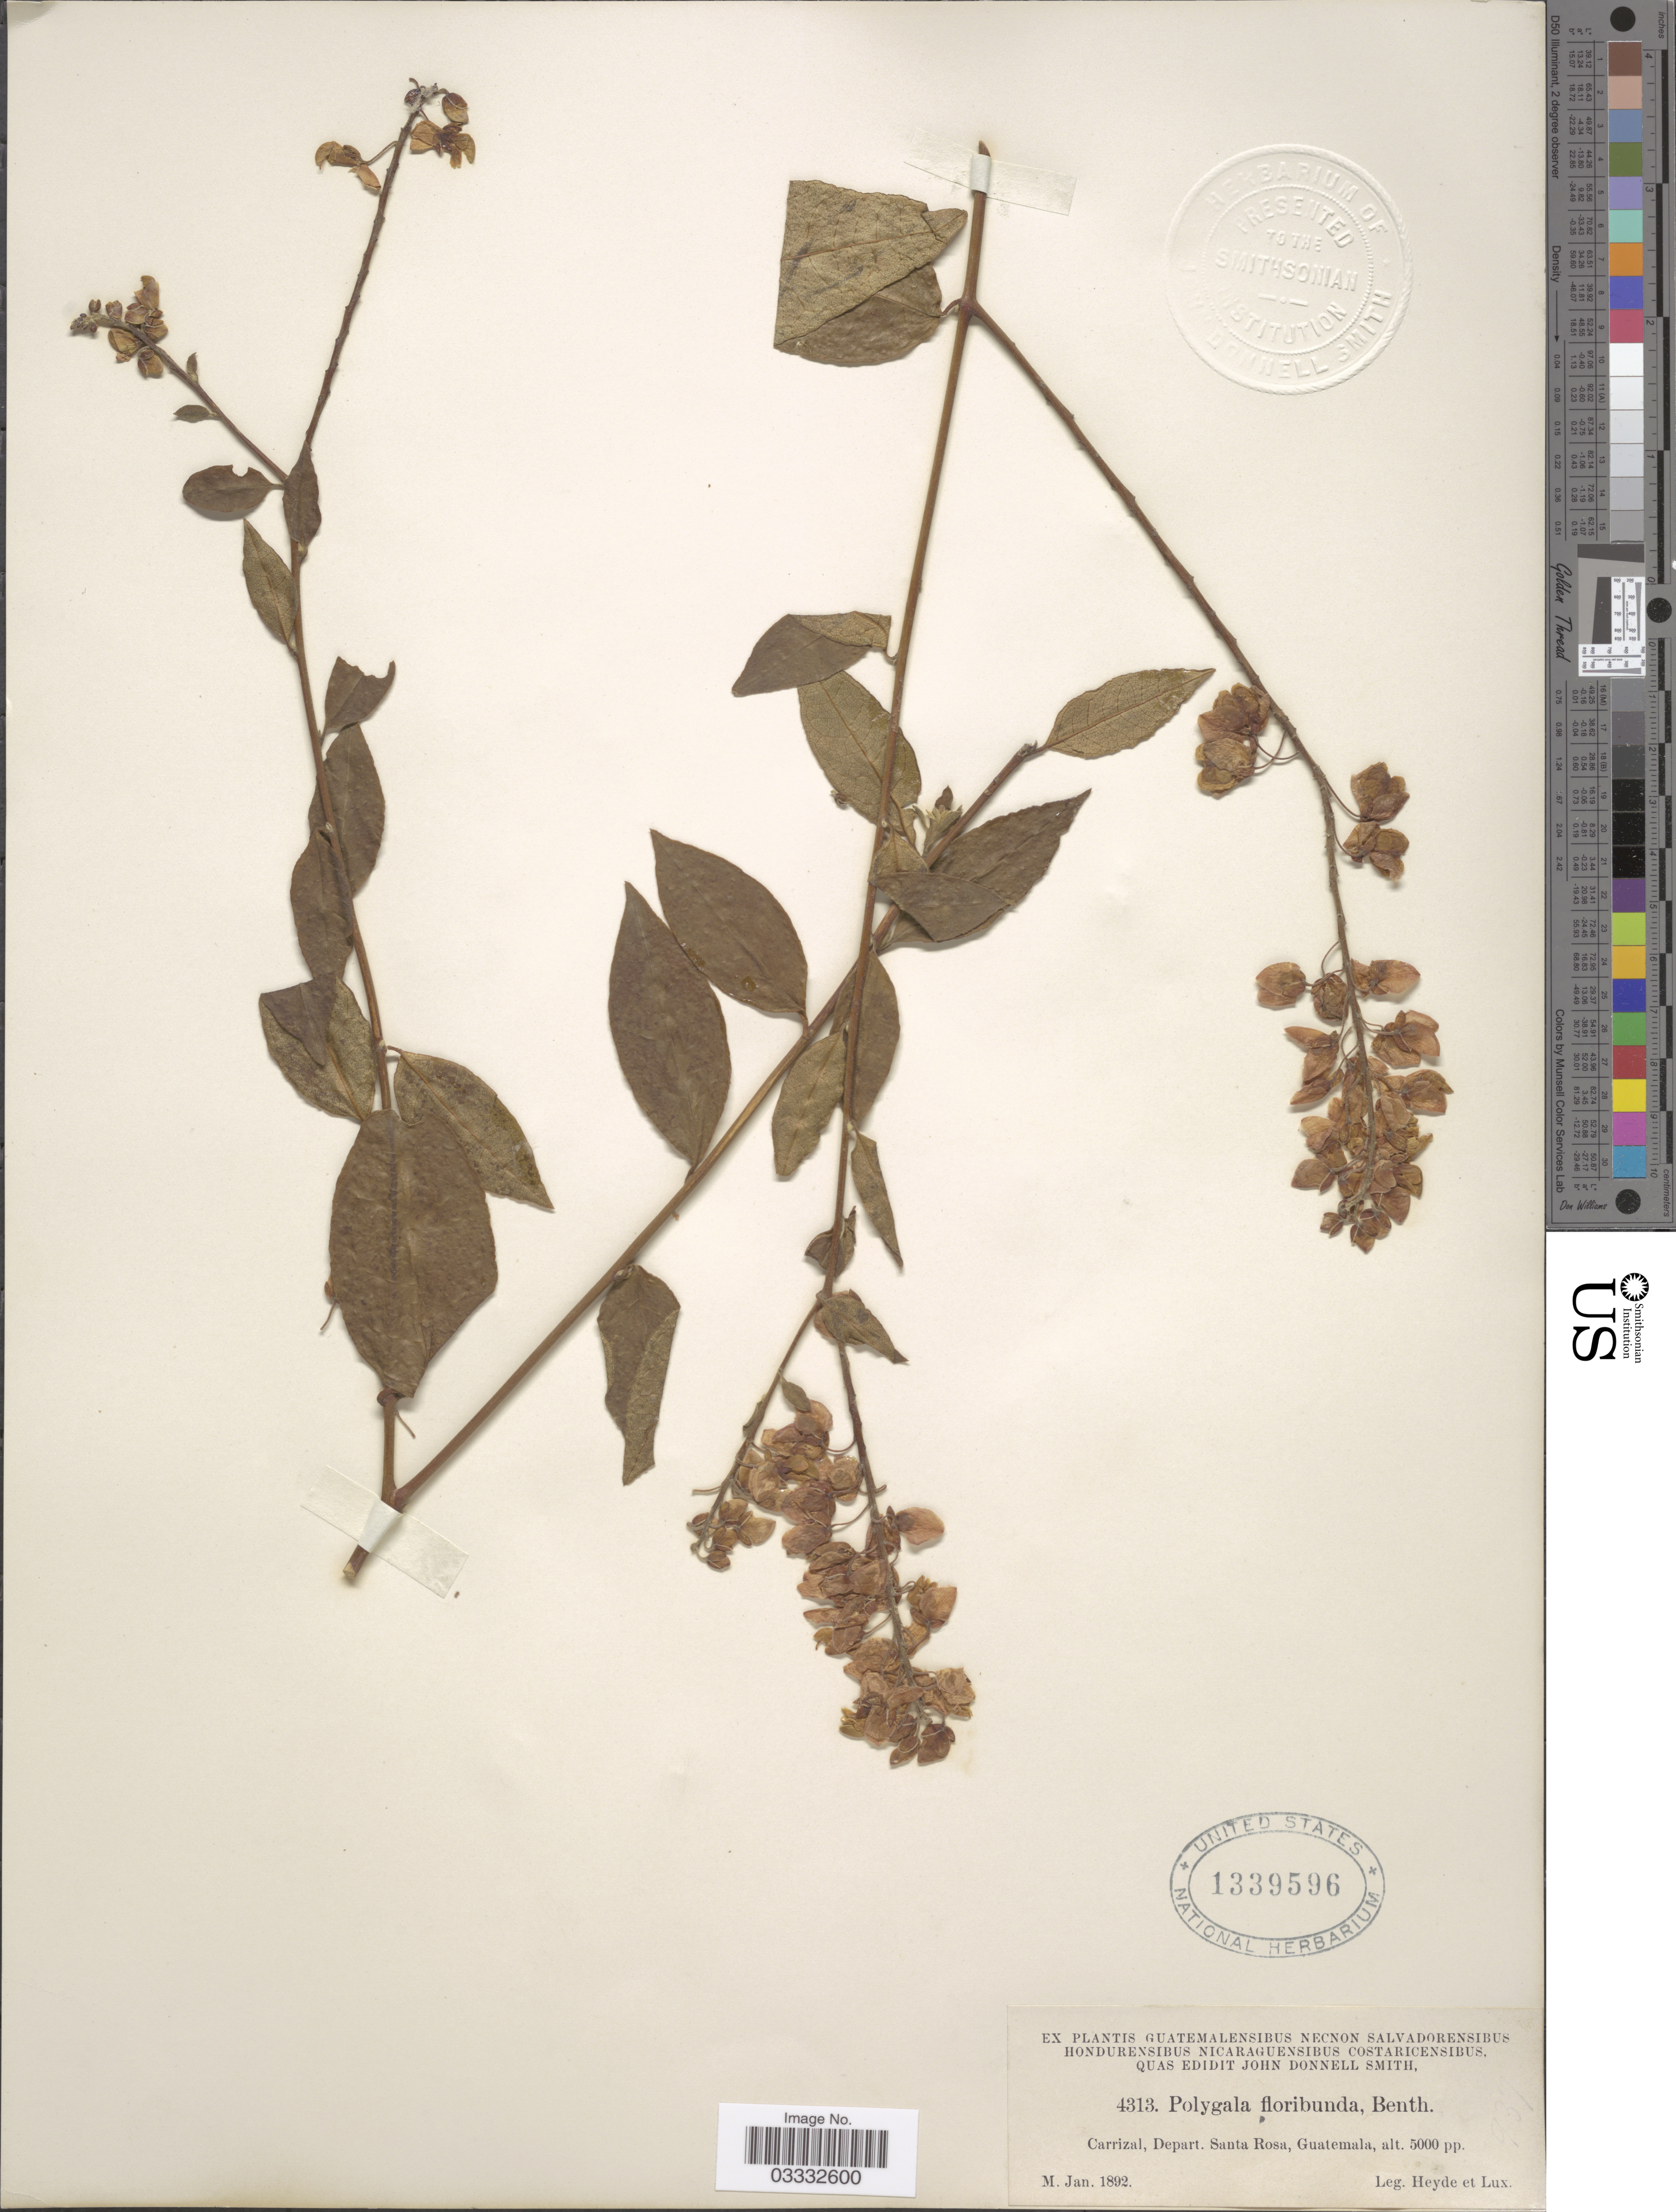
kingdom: Plantae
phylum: Tracheophyta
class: Magnoliopsida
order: Fabales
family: Polygalaceae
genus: Asemeia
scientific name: Asemeia floribunda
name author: (Benth.) J.F.B. Pastore & J.R. Abbott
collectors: Heyde & Lux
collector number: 4313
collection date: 1892-01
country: Guatemala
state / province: Santa Rosa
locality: Carrizal, Depart. Santa Rosa.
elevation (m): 1524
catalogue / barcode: US 1339596